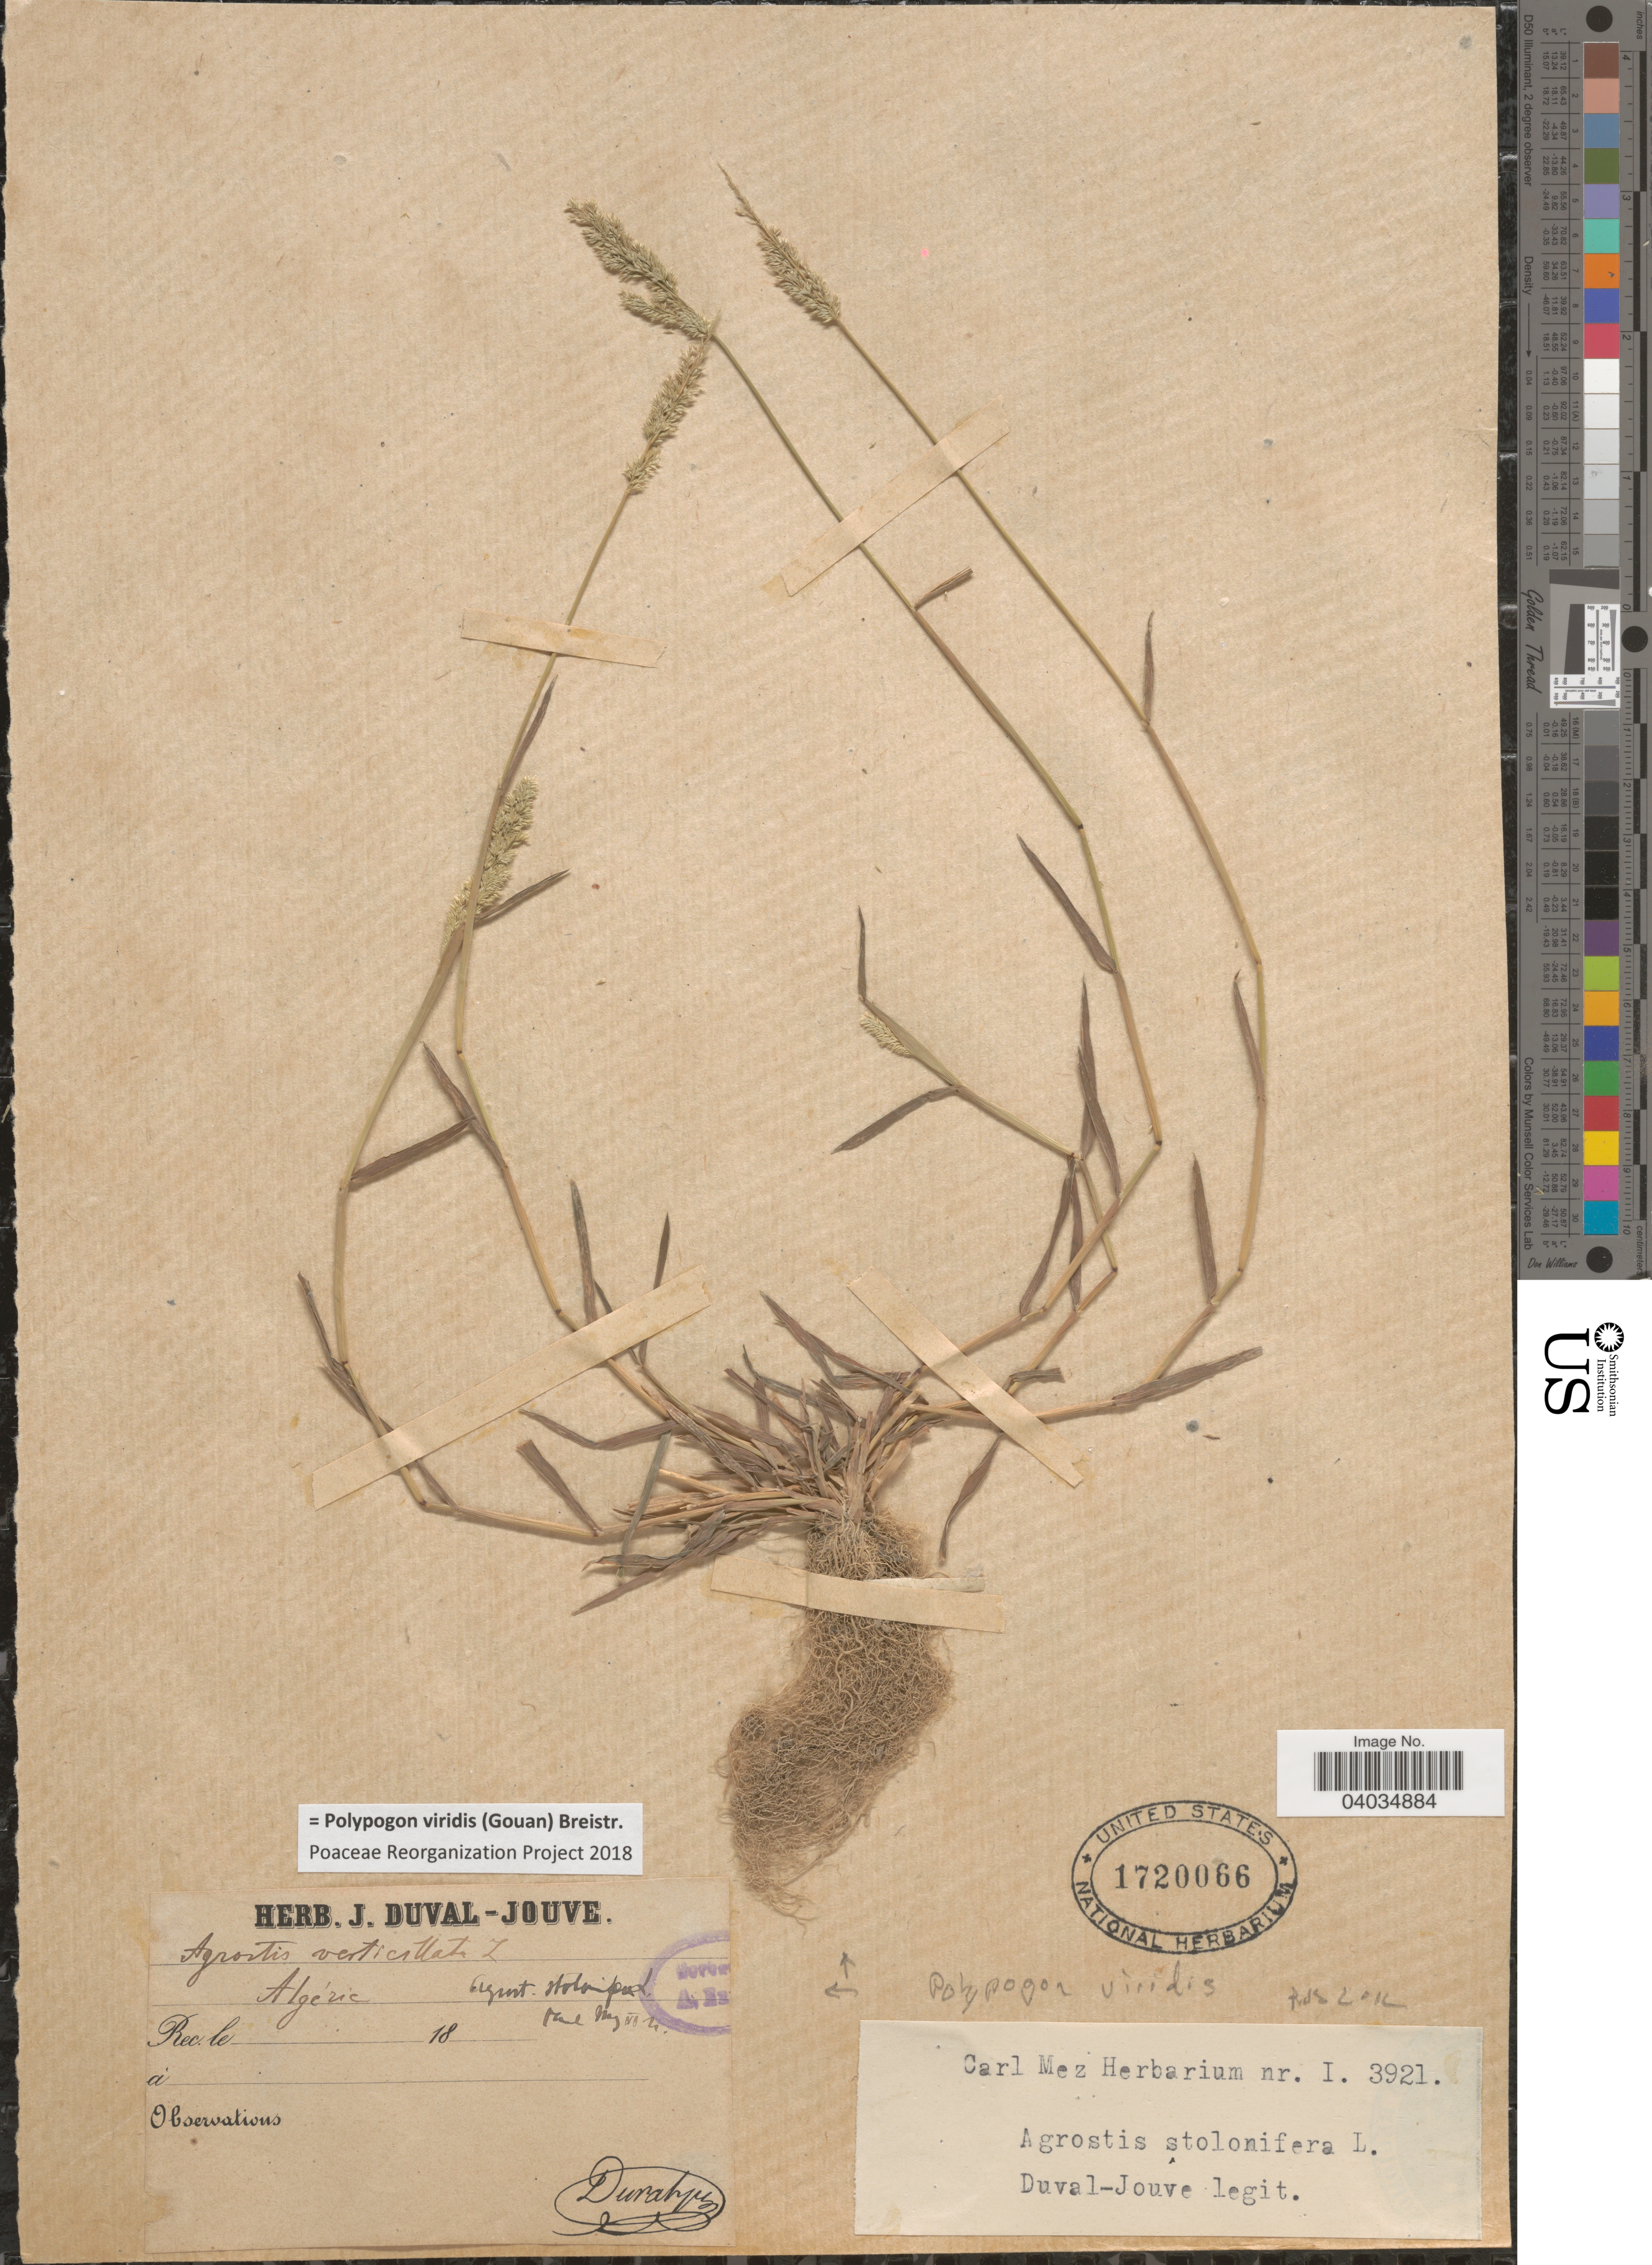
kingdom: Plantae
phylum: Tracheophyta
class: Liliopsida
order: Poales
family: Poaceae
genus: Polypogon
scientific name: Polypogon viridis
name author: (Gouan) Breistroffer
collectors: J. Duval-Jouve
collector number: I 3921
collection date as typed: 18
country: Algeria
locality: [illegible text].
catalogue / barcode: US 1720066